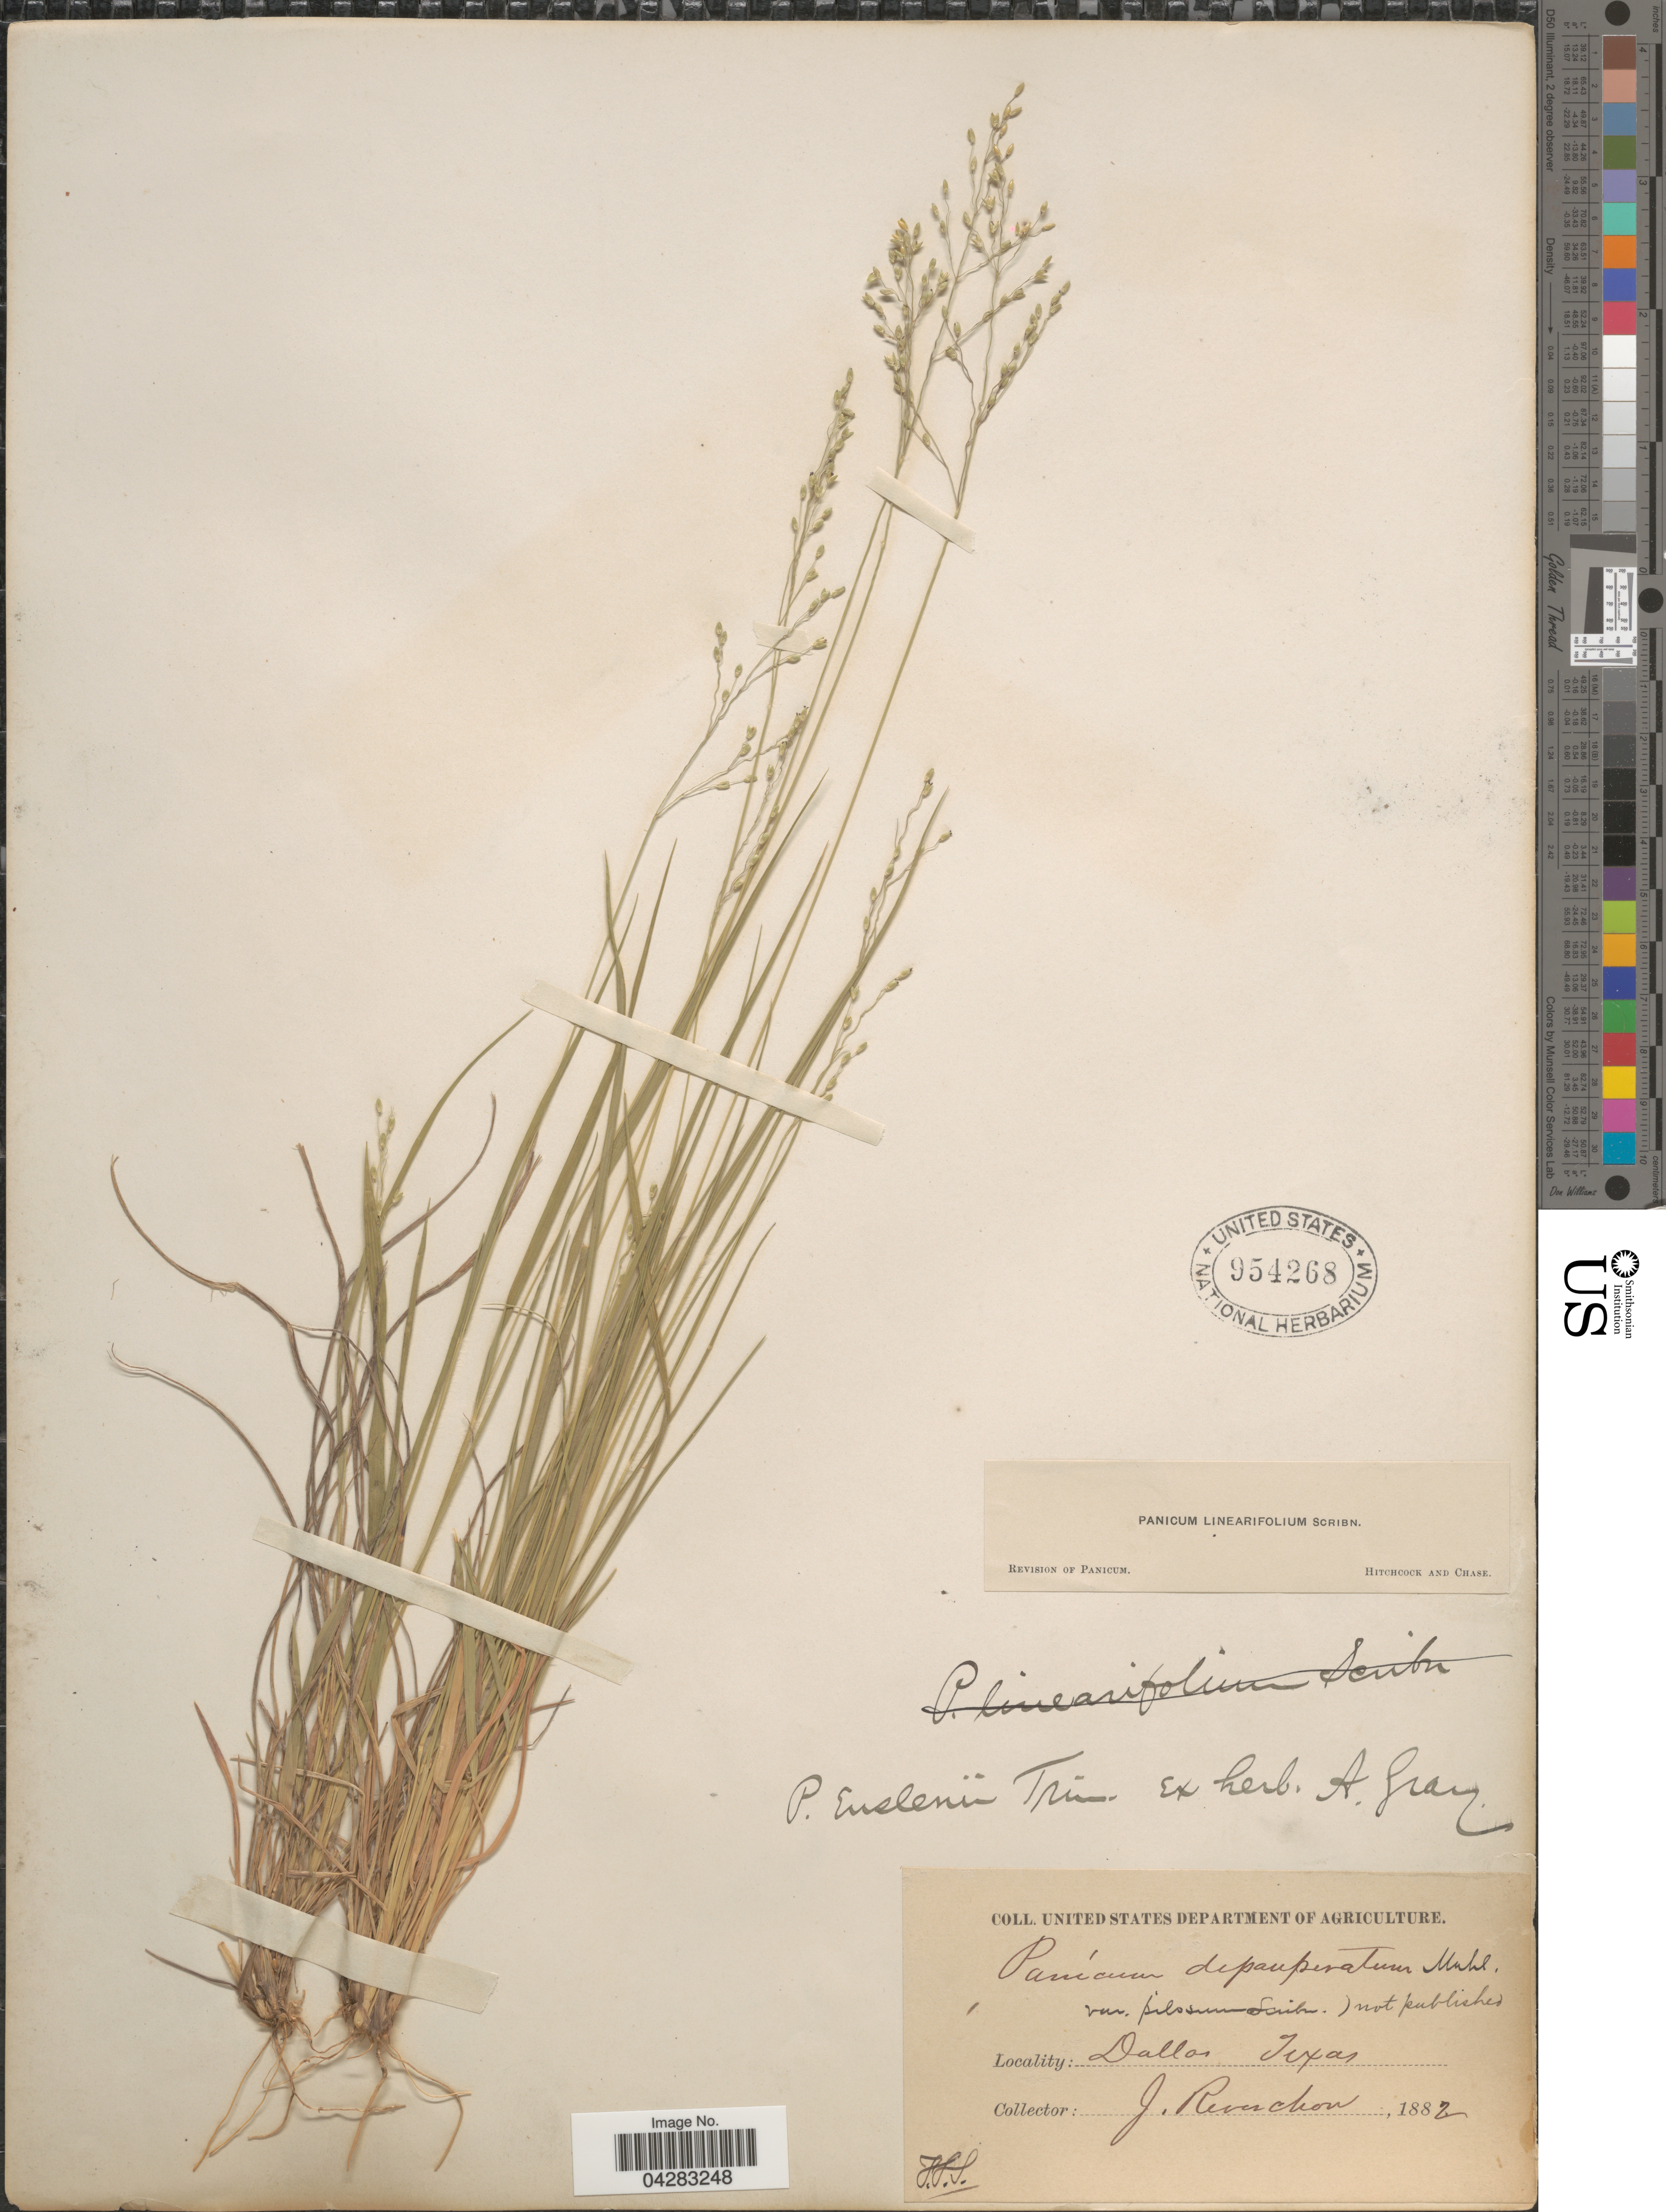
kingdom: Plantae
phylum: Tracheophyta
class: Liliopsida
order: Poales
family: Poaceae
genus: Dichanthelium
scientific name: Dichanthelium linearifolium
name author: (Scribn.) Gould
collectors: J. Reverchon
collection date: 1882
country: United States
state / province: Texas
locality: Dallas.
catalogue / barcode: US 954268